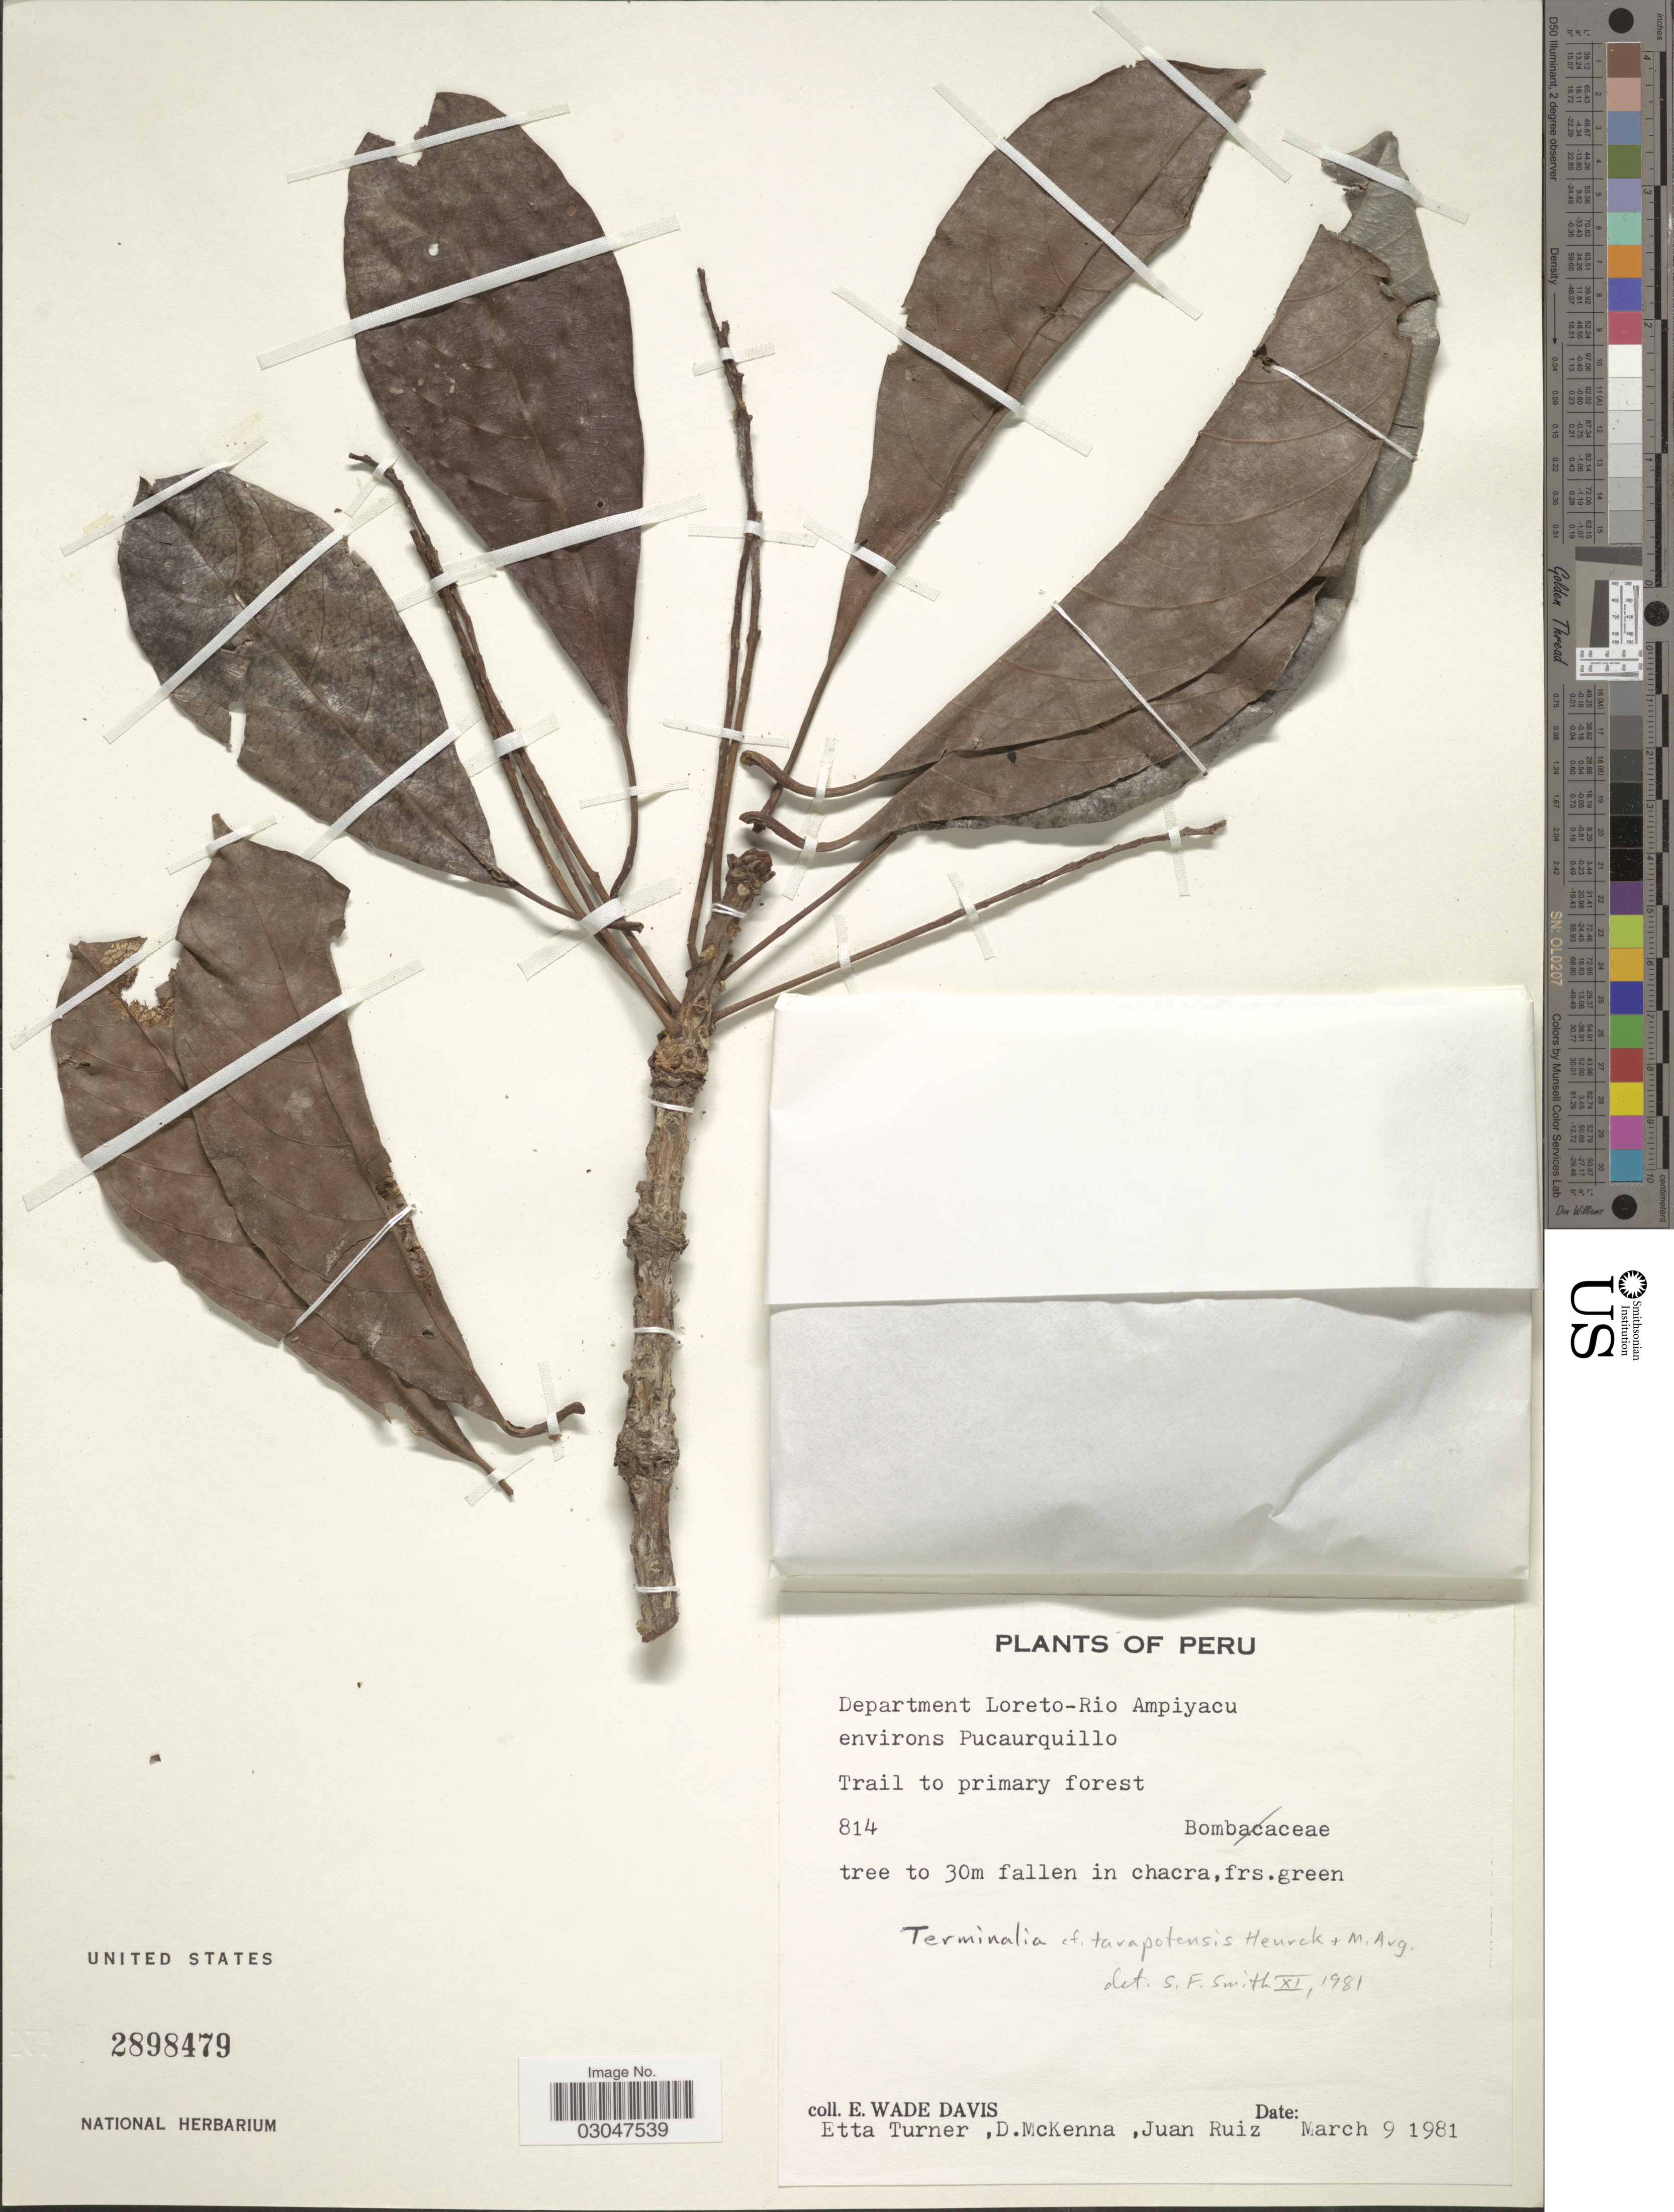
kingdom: Plantae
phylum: Tracheophyta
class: Magnoliopsida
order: Myrtales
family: Combretaceae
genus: Terminalia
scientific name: Terminalia tarapotensis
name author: Van Heurck & Müll. Arg.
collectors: E. Wade-Davis, E. Turner, D. McKenna & J. Ruíz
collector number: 814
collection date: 1981-03-09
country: Peru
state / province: Loreto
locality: Department Loreto - Rio Ampiyacu. Environs Pucaurquillo.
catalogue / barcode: US 2898479